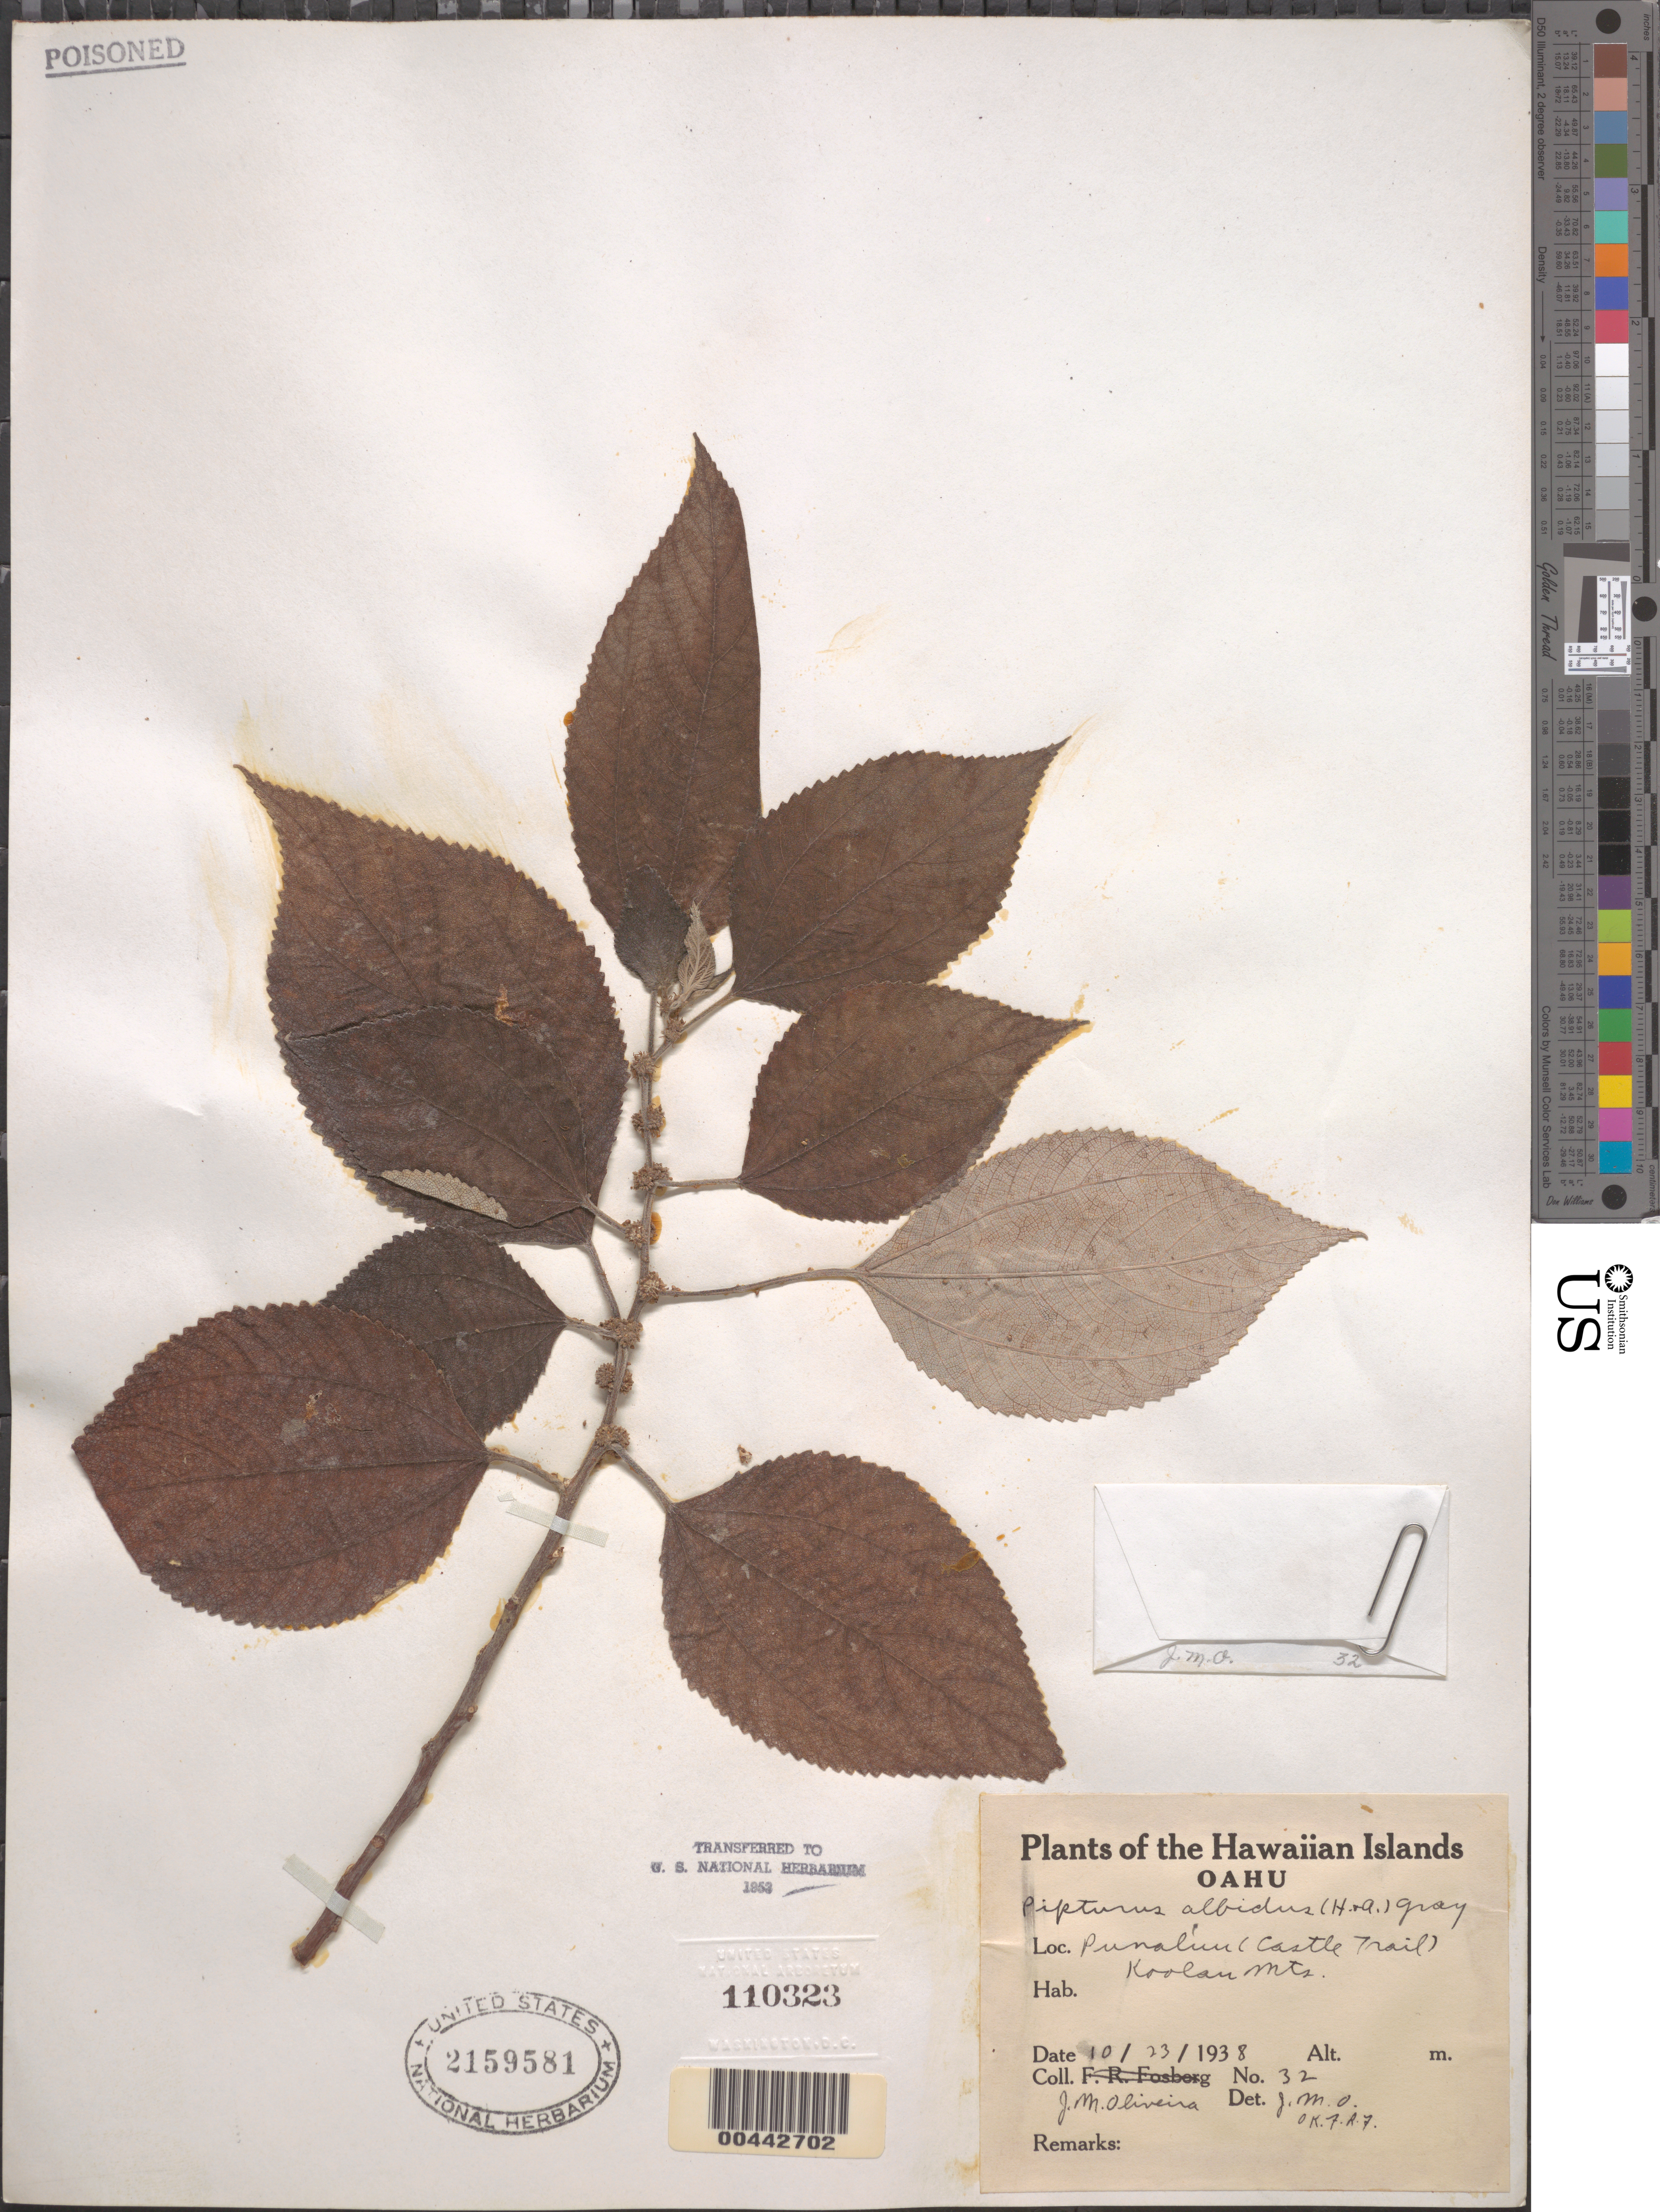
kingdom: Plantae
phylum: Tracheophyta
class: Magnoliopsida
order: Rosales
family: Urticaceae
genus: Pipturus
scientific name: Pipturus albidus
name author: (Hook. & Arn.) A. Gray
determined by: Oliveira, J. M.; Fosberg, F. R.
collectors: J. Oliveira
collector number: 32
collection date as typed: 23 Oct 1938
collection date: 1938-10-23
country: United States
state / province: Hawaii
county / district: Honolulu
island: Oahu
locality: Punaluu (Castle Trail) Koolau Mts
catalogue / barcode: US 2159581